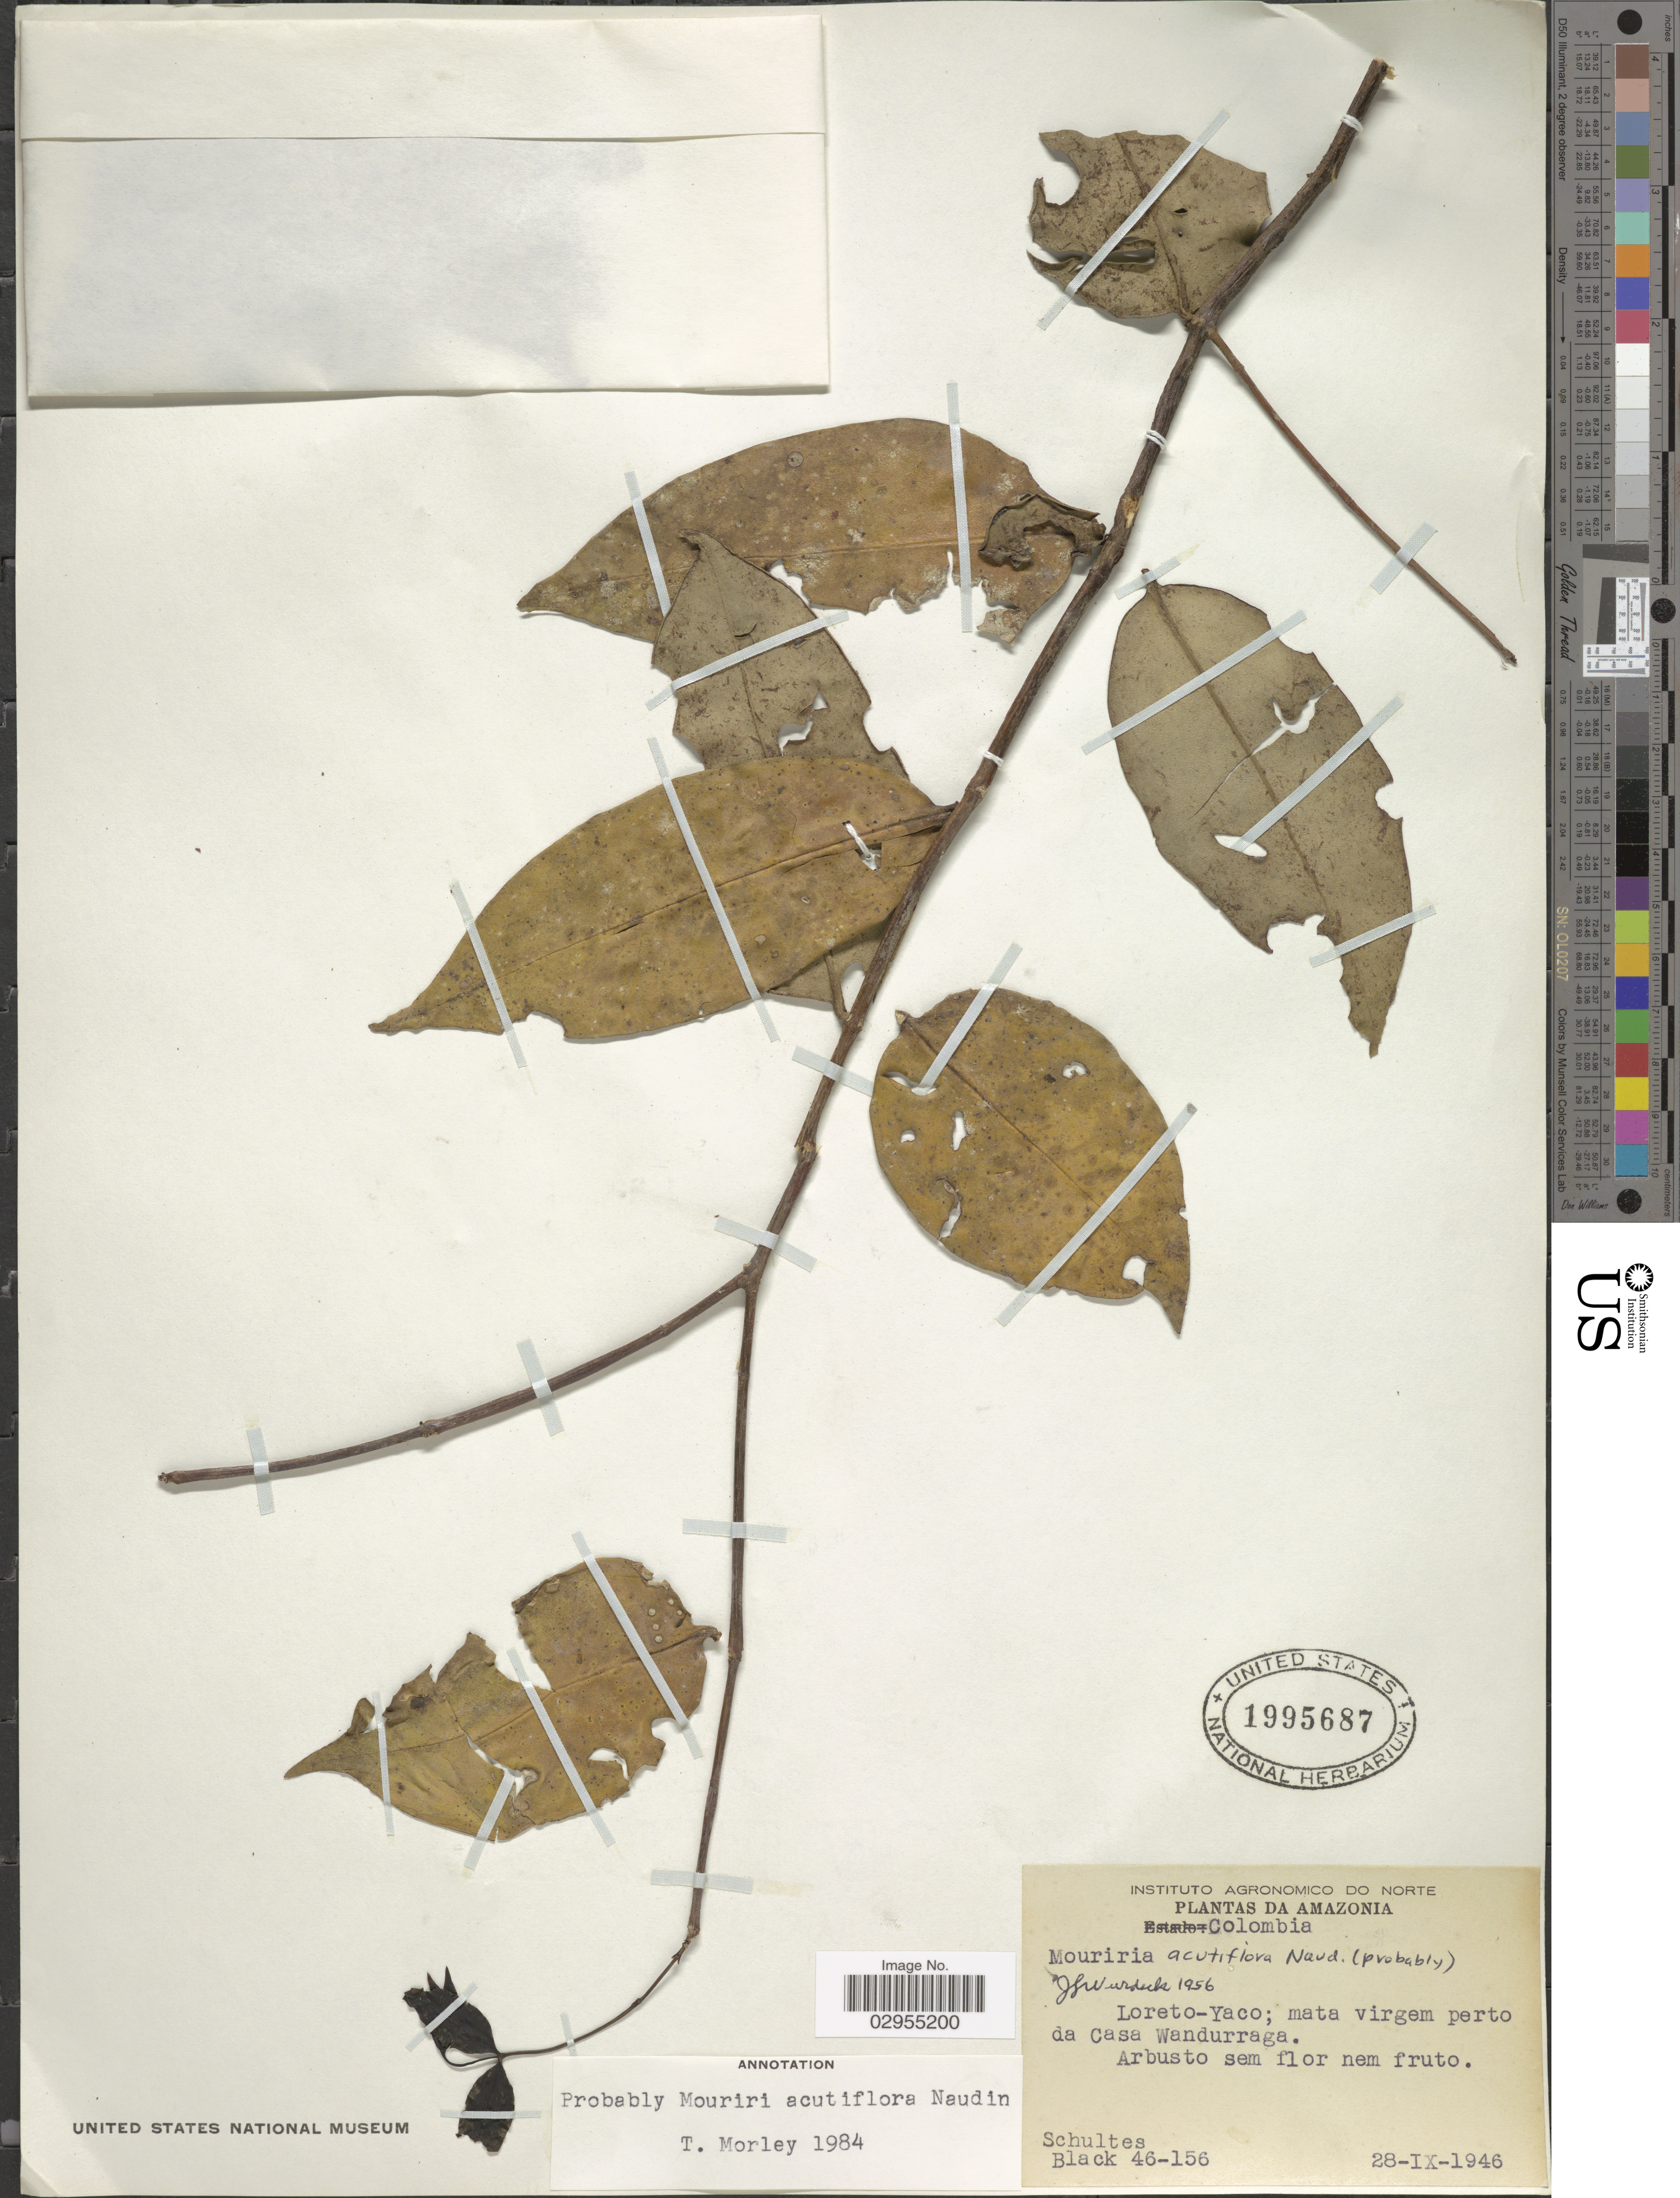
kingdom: Plantae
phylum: Tracheophyta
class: Magnoliopsida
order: Myrtales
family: Melastomataceae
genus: Mouriri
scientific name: Mouriri acutiflora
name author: Naudin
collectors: -- Schultes & -- Black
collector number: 45-156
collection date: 1946-09-28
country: Colombia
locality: Amazonia. Loreto-Yaco; mata virgem perto da Casa Wandurraga.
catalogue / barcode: US 1995687